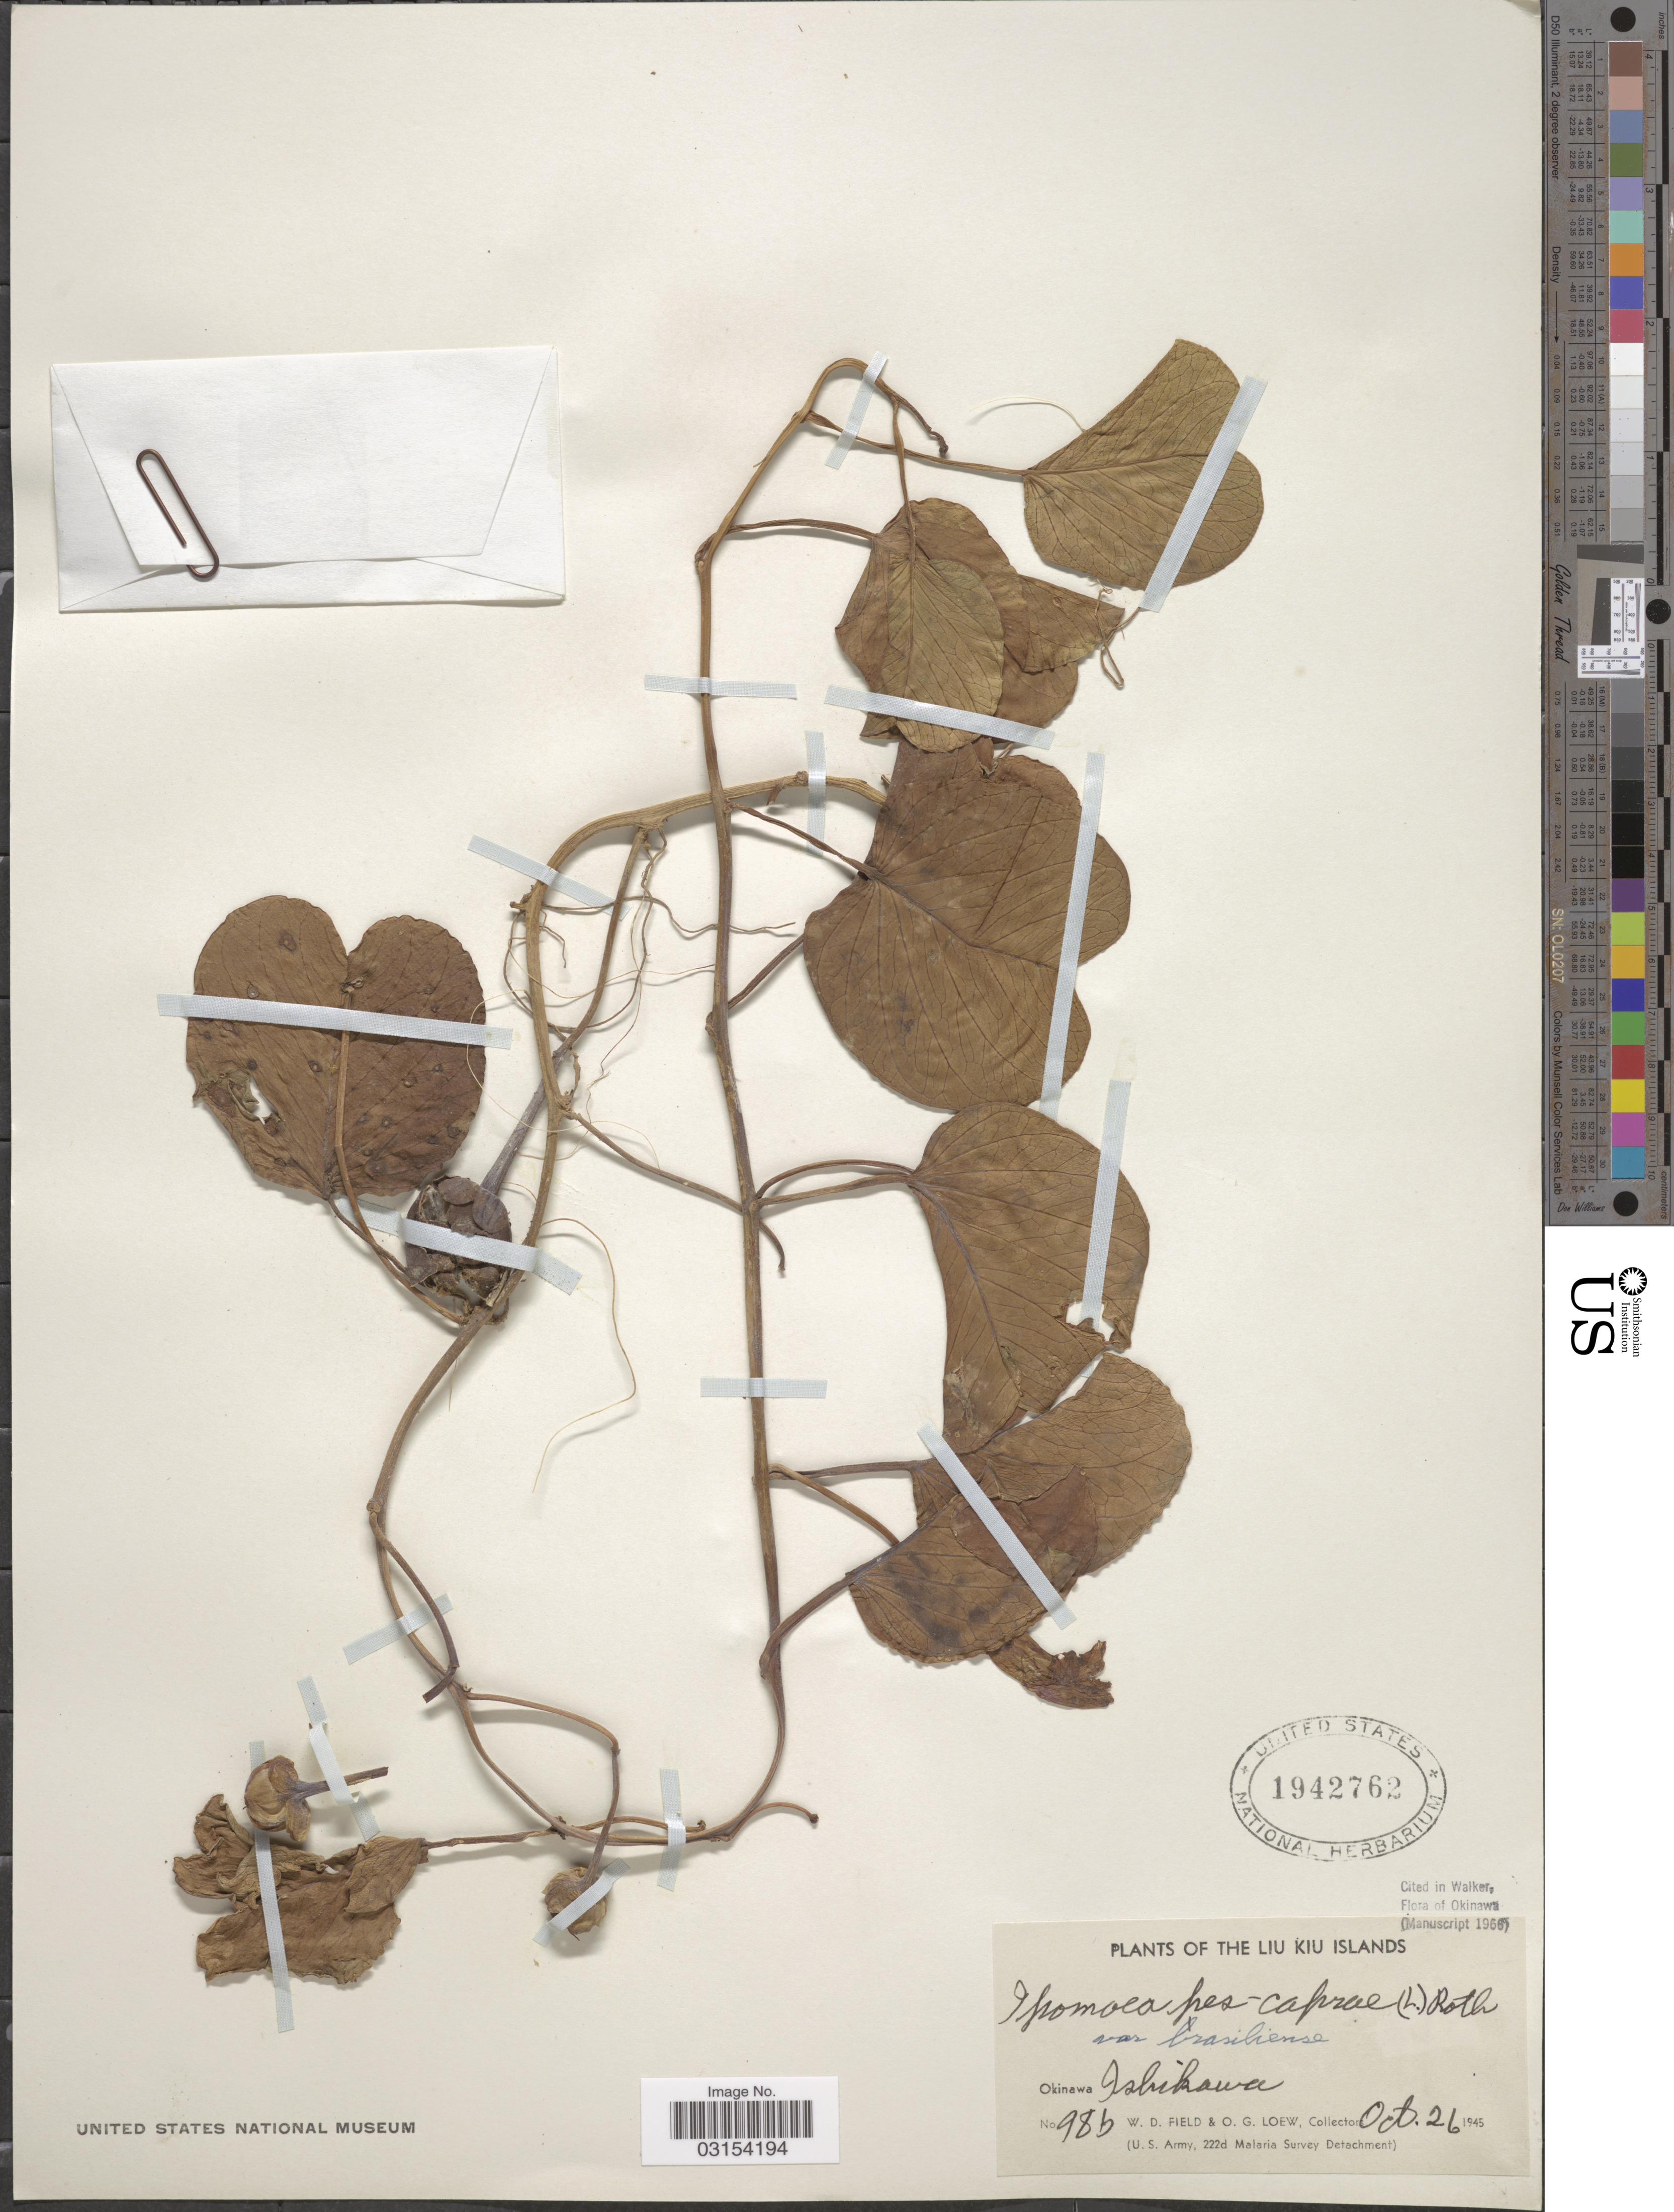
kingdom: Plantae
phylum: Tracheophyta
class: Magnoliopsida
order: Solanales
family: Convolvulaceae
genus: Ipomoea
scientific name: Ipomoea pes-caprae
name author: (L.) R. Br.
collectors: W. D. Field & O. G. Loew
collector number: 98b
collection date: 1945-10-26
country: Japan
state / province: Okinawa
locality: The Liu Kiu Islands, Okinawa Ishikawa.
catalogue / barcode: US 1942762